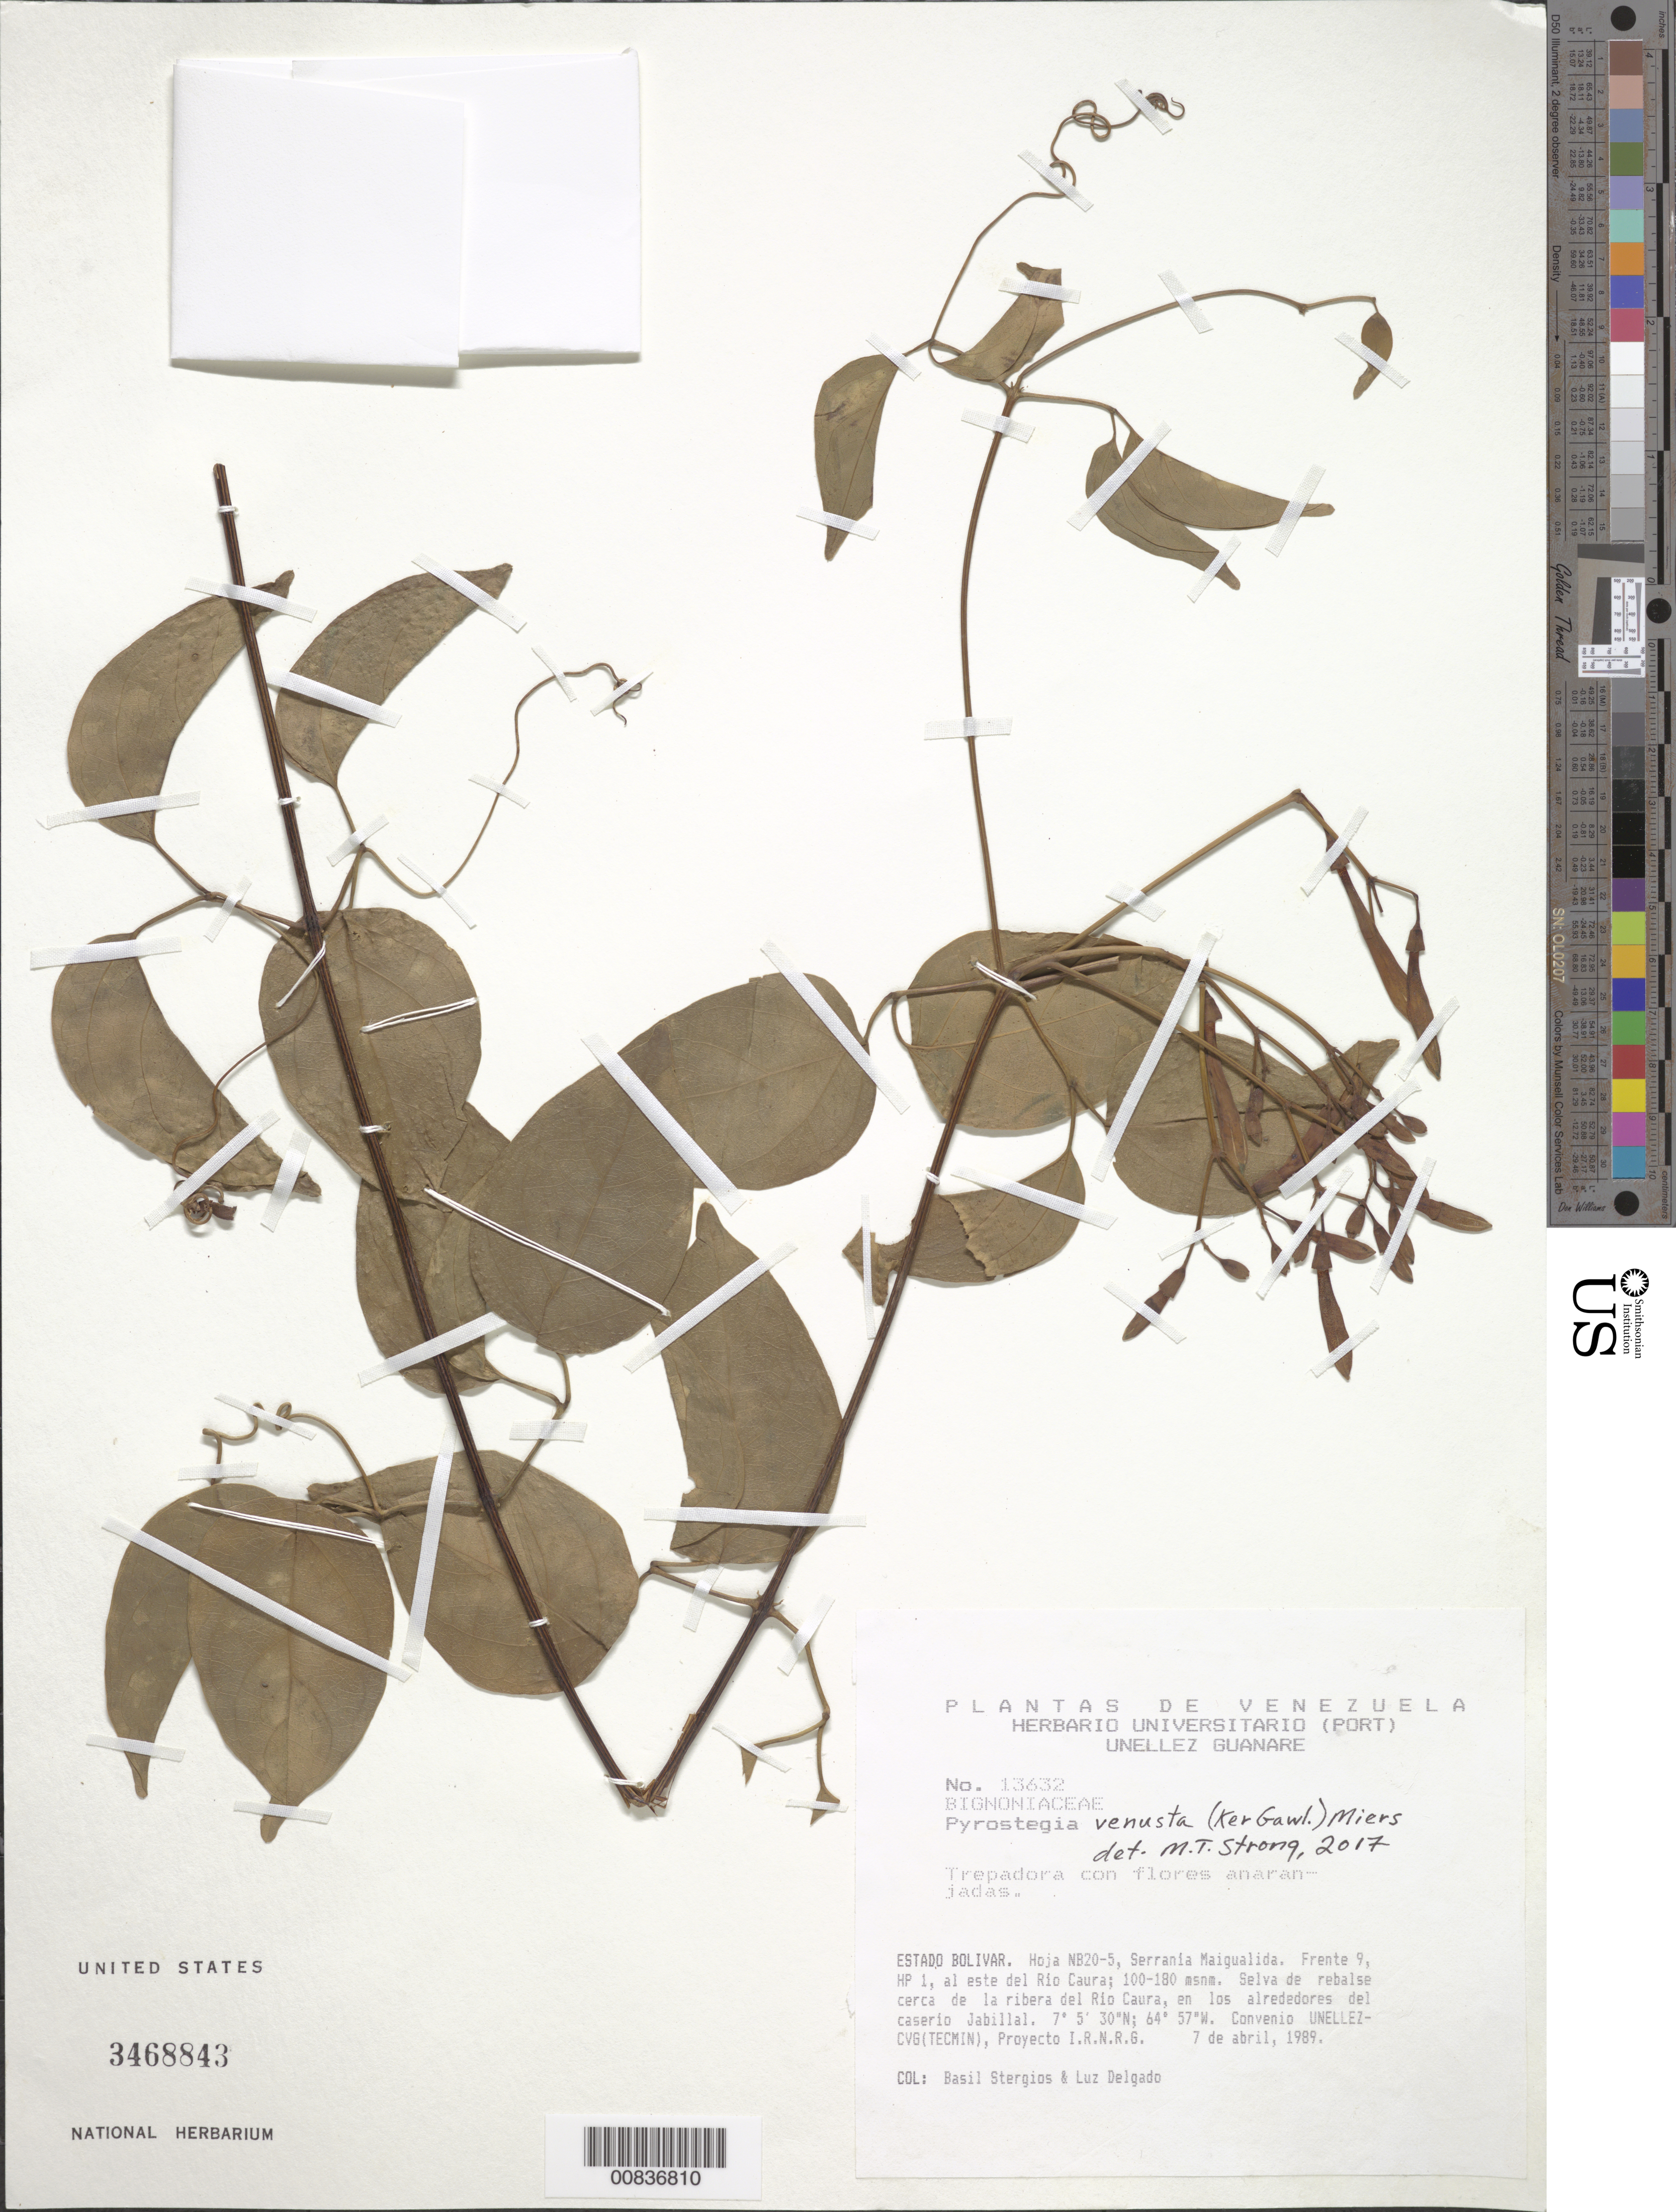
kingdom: Plantae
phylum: Tracheophyta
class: Magnoliopsida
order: Lamiales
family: Bignoniaceae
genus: Pyrostegia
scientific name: Pyrostegia venusta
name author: (Ker Gawl.) Miers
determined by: Strong, Mark T., (BOT), Smithsonian Institution - National Museum of Natural History (UNITED STATES)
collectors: B. G. Stergios & L. Delgado V.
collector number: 13632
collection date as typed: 7-Apr-89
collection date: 1989-04-07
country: Venezuela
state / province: Bolívar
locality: Serrania Maigualida, E del río Caura, alrededores de Jabillal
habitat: Selva de rebalse cerca de la ribera del río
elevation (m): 100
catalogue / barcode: US 3468843